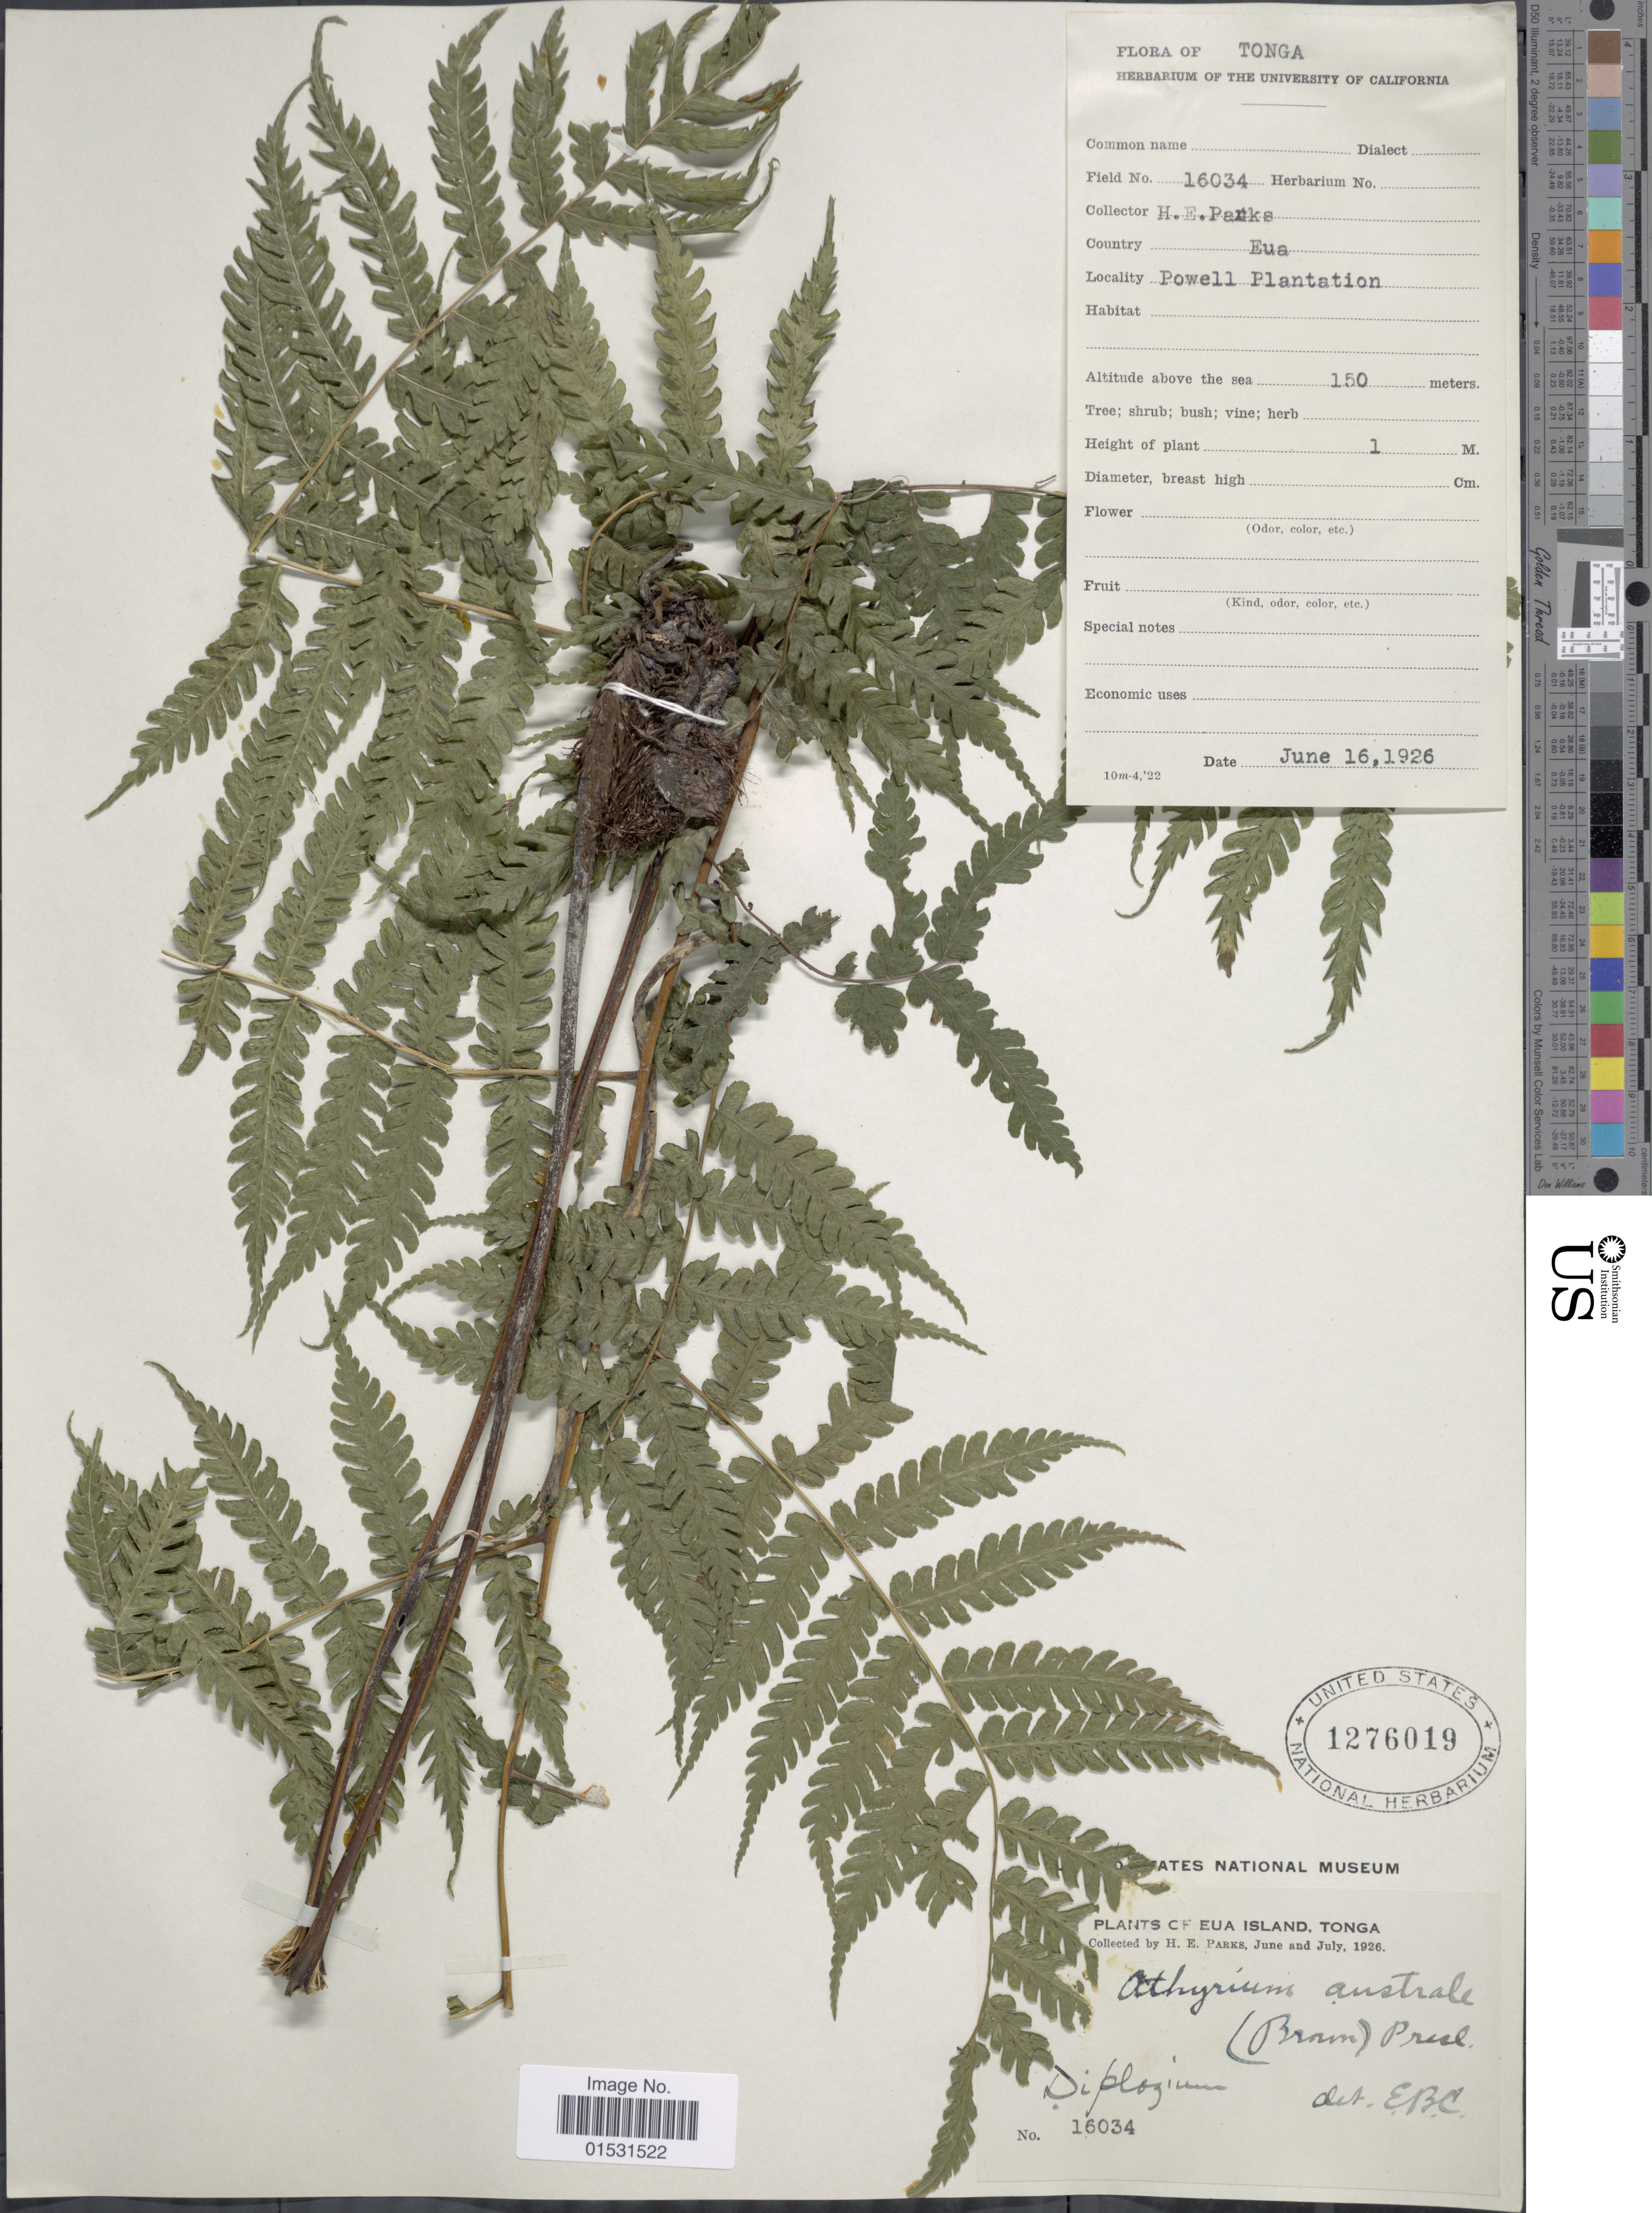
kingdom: Plantae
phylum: Tracheophyta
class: Polypodiopsida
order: Polypodiales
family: Athyriaceae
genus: Diplazium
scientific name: Diplazium caudatum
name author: J. Sm. ex C. Chr.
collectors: H. E. Parks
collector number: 16034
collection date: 1926-06-16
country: Tonga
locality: Eua Island. Powell Plantation.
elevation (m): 150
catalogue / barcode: US 1276019